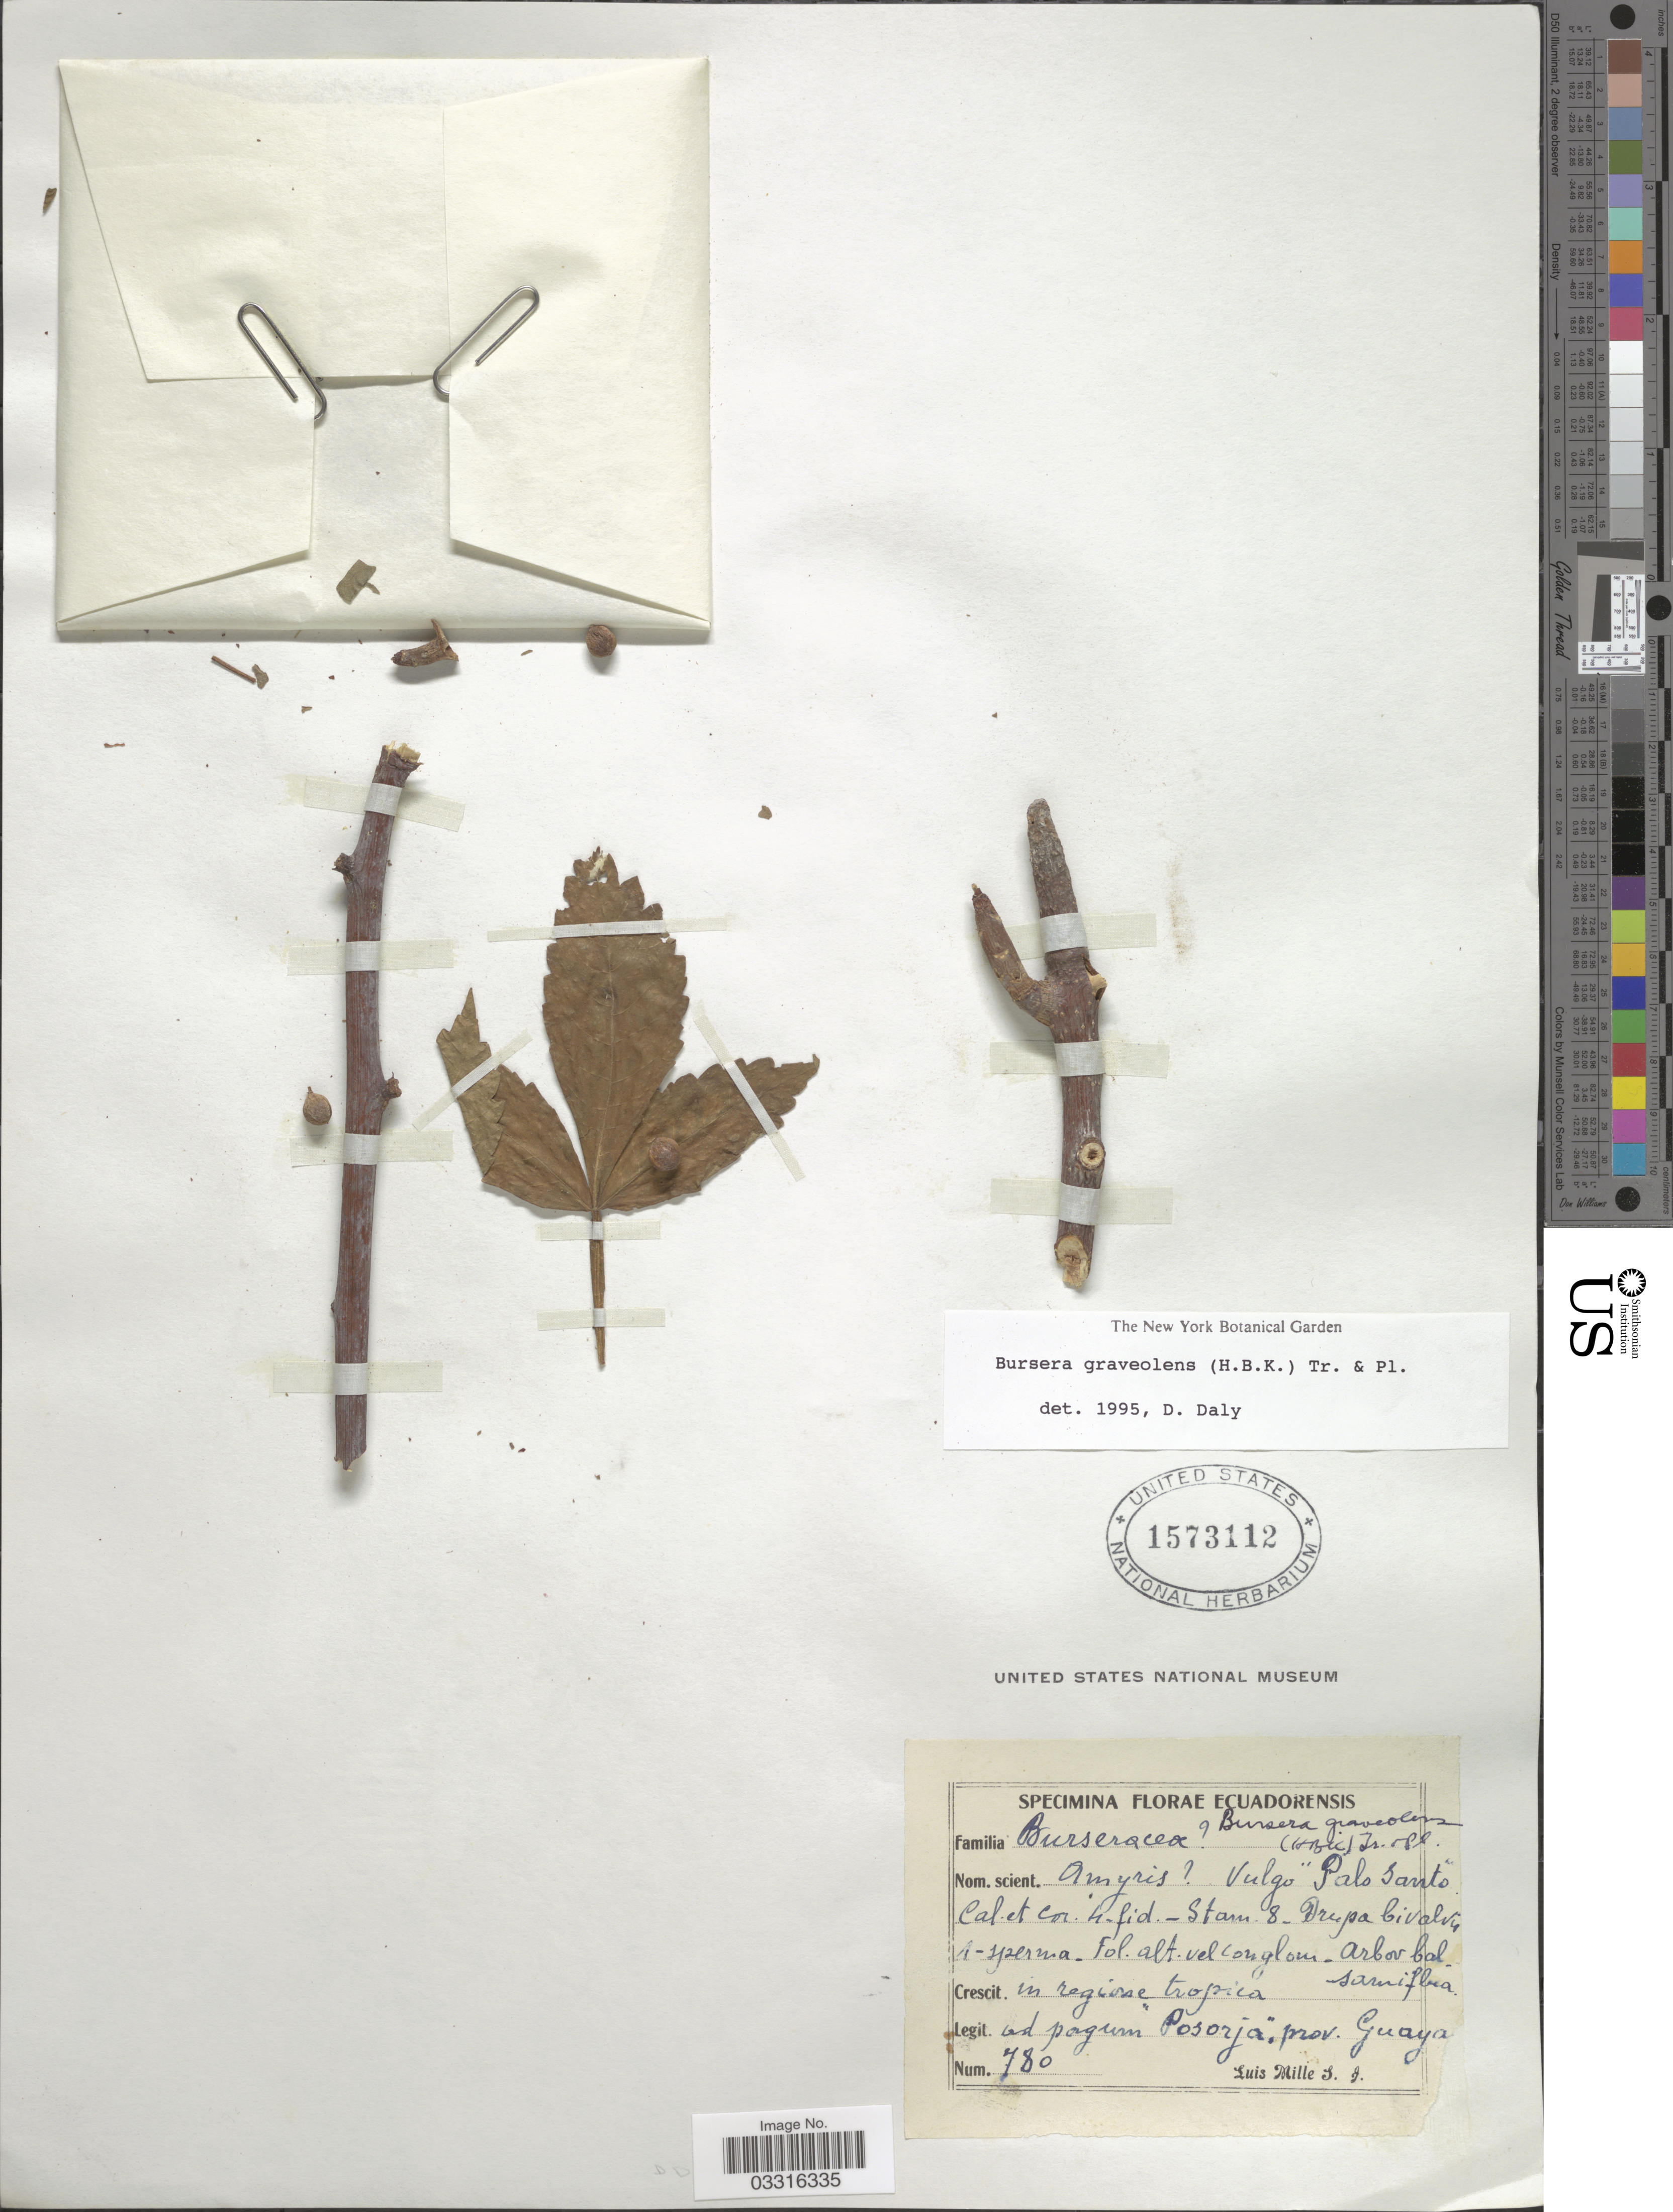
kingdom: Plantae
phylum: Tracheophyta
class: Magnoliopsida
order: Sapindales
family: Burseraceae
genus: Bursera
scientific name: Bursera graveolens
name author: (Kunth) Triana & Planch.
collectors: L. Mille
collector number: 780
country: Ecuador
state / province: Guayas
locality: Ad pagum Posorja, prov. Guaya.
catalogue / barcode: US 1573112